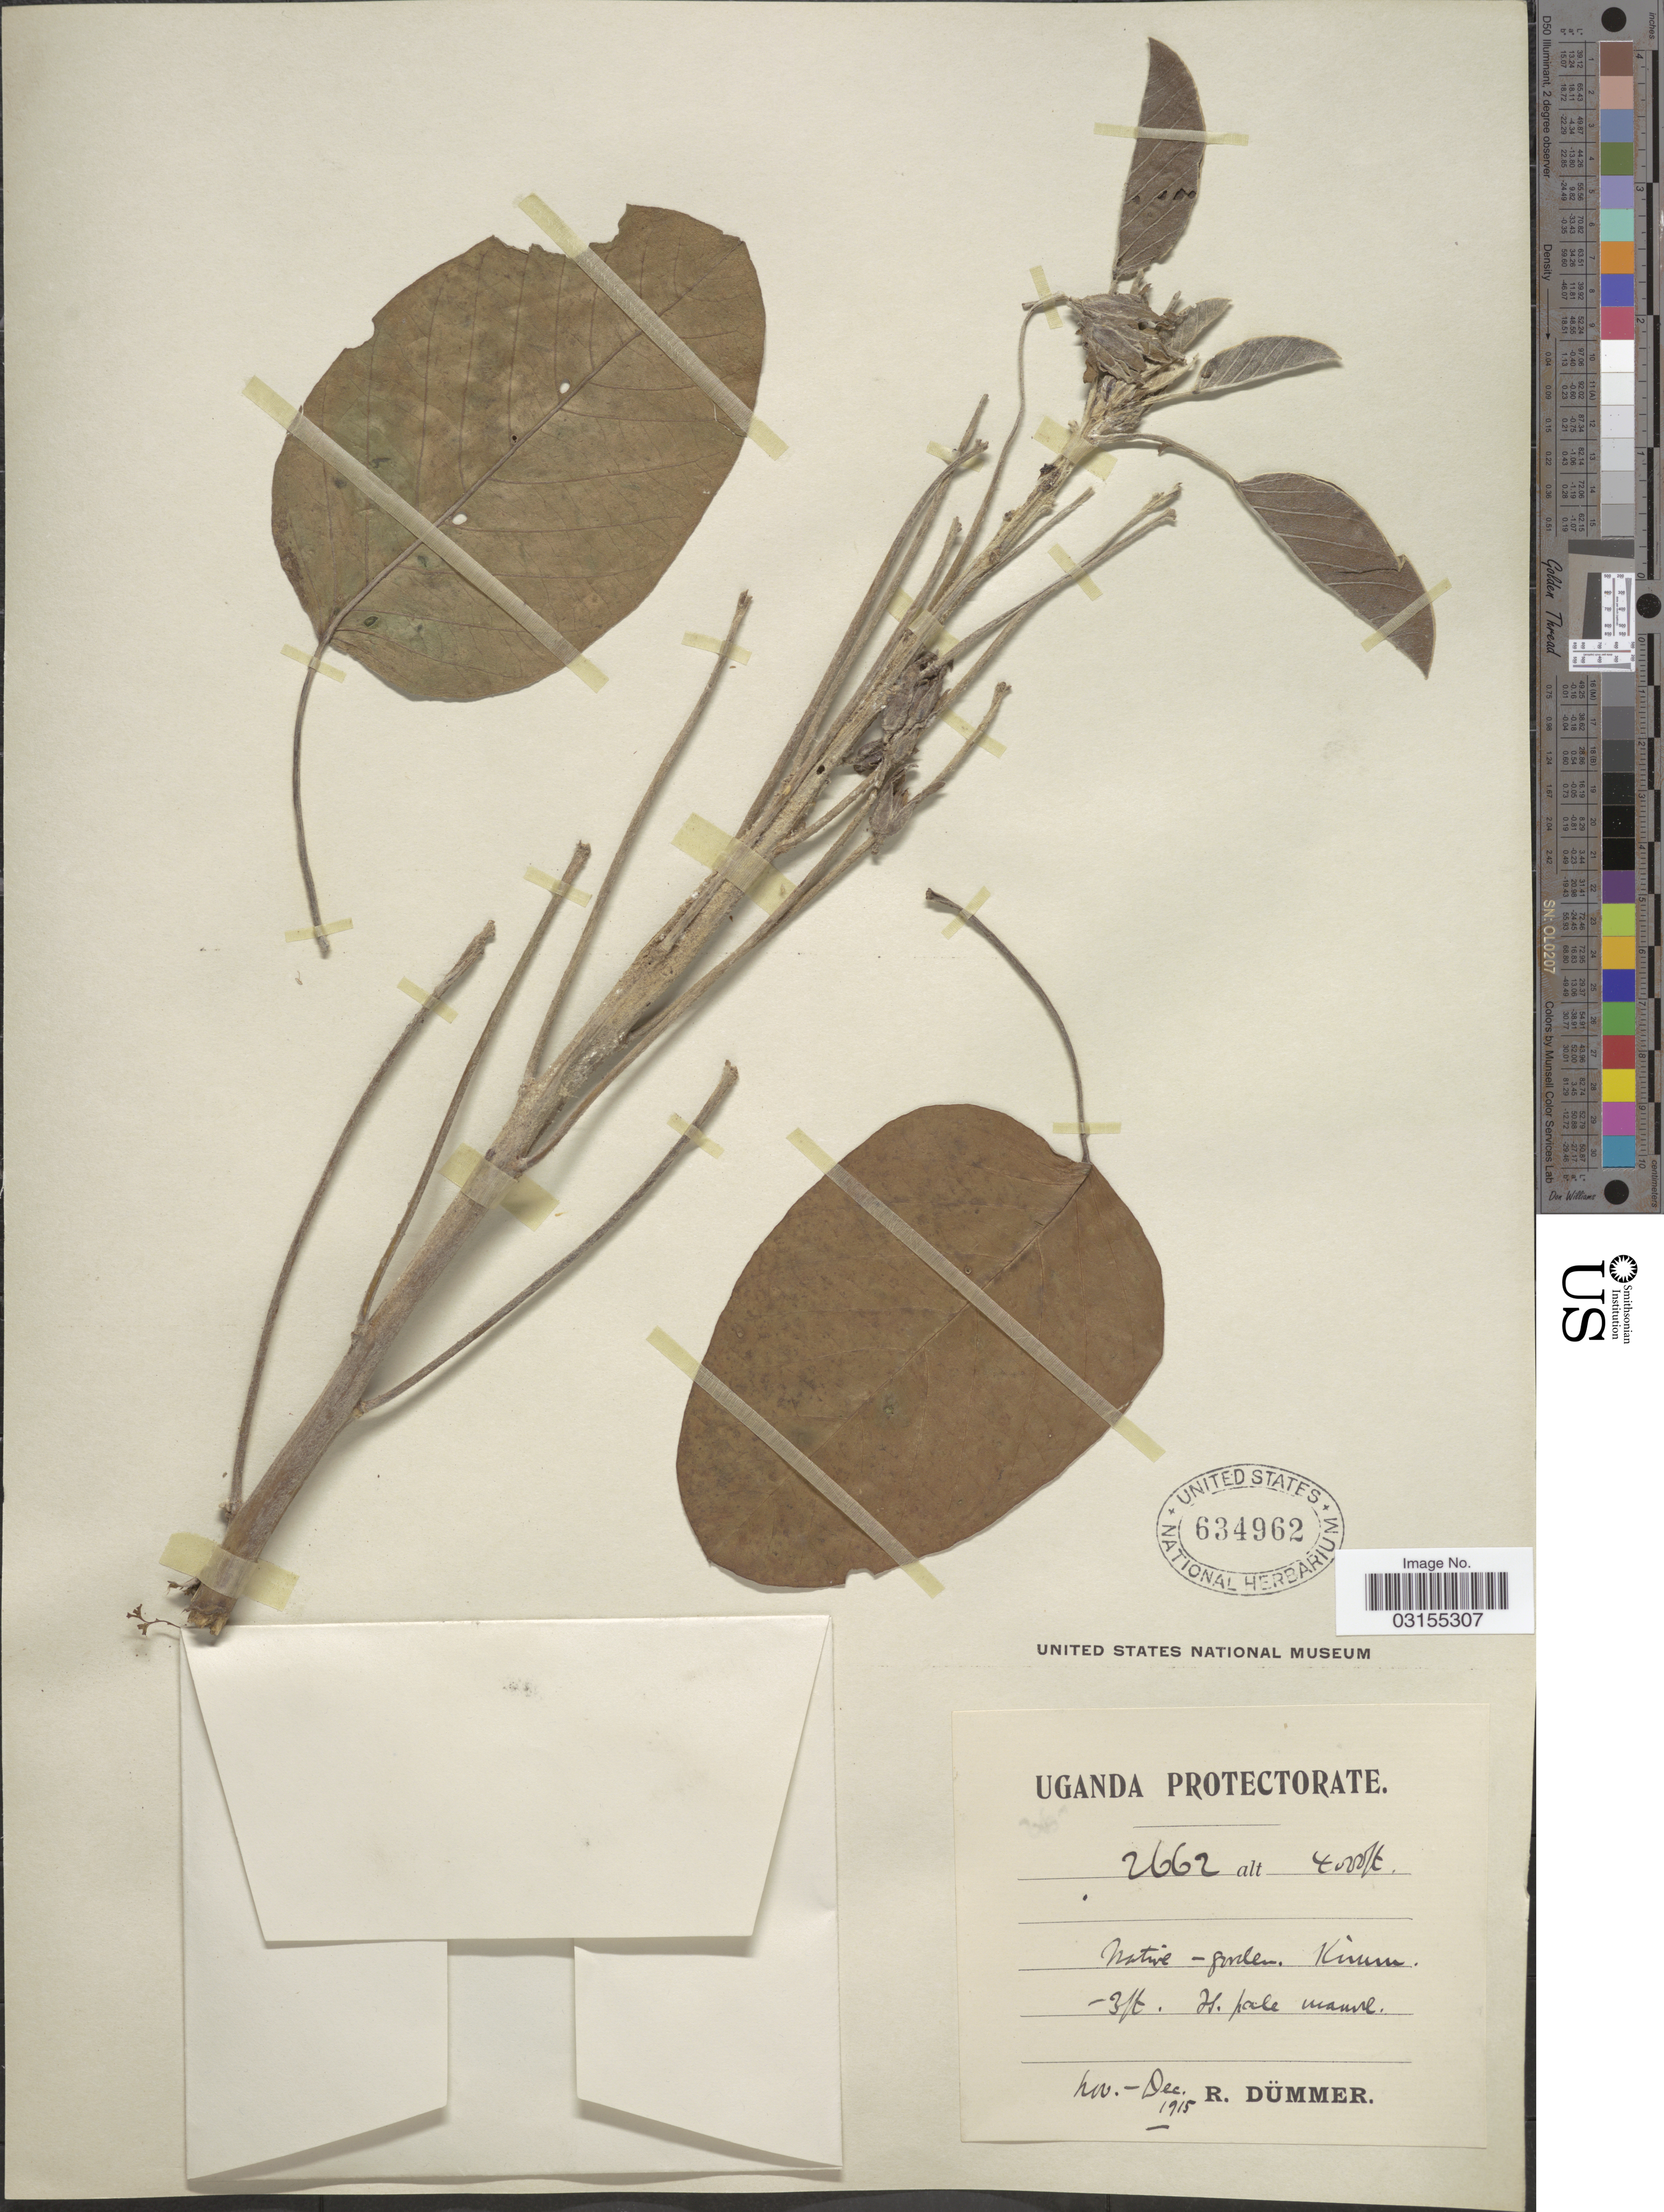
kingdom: Plantae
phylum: Tracheophyta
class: Magnoliopsida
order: Solanales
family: Convolvulaceae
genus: Ipomoea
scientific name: Ipomoea sp.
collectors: R. A. Dümmer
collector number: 2662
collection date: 1915-11/1915-12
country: Uganda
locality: Uganda Protectorate. Native garten. Kinum [interpreted].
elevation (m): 1219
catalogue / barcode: US 634962